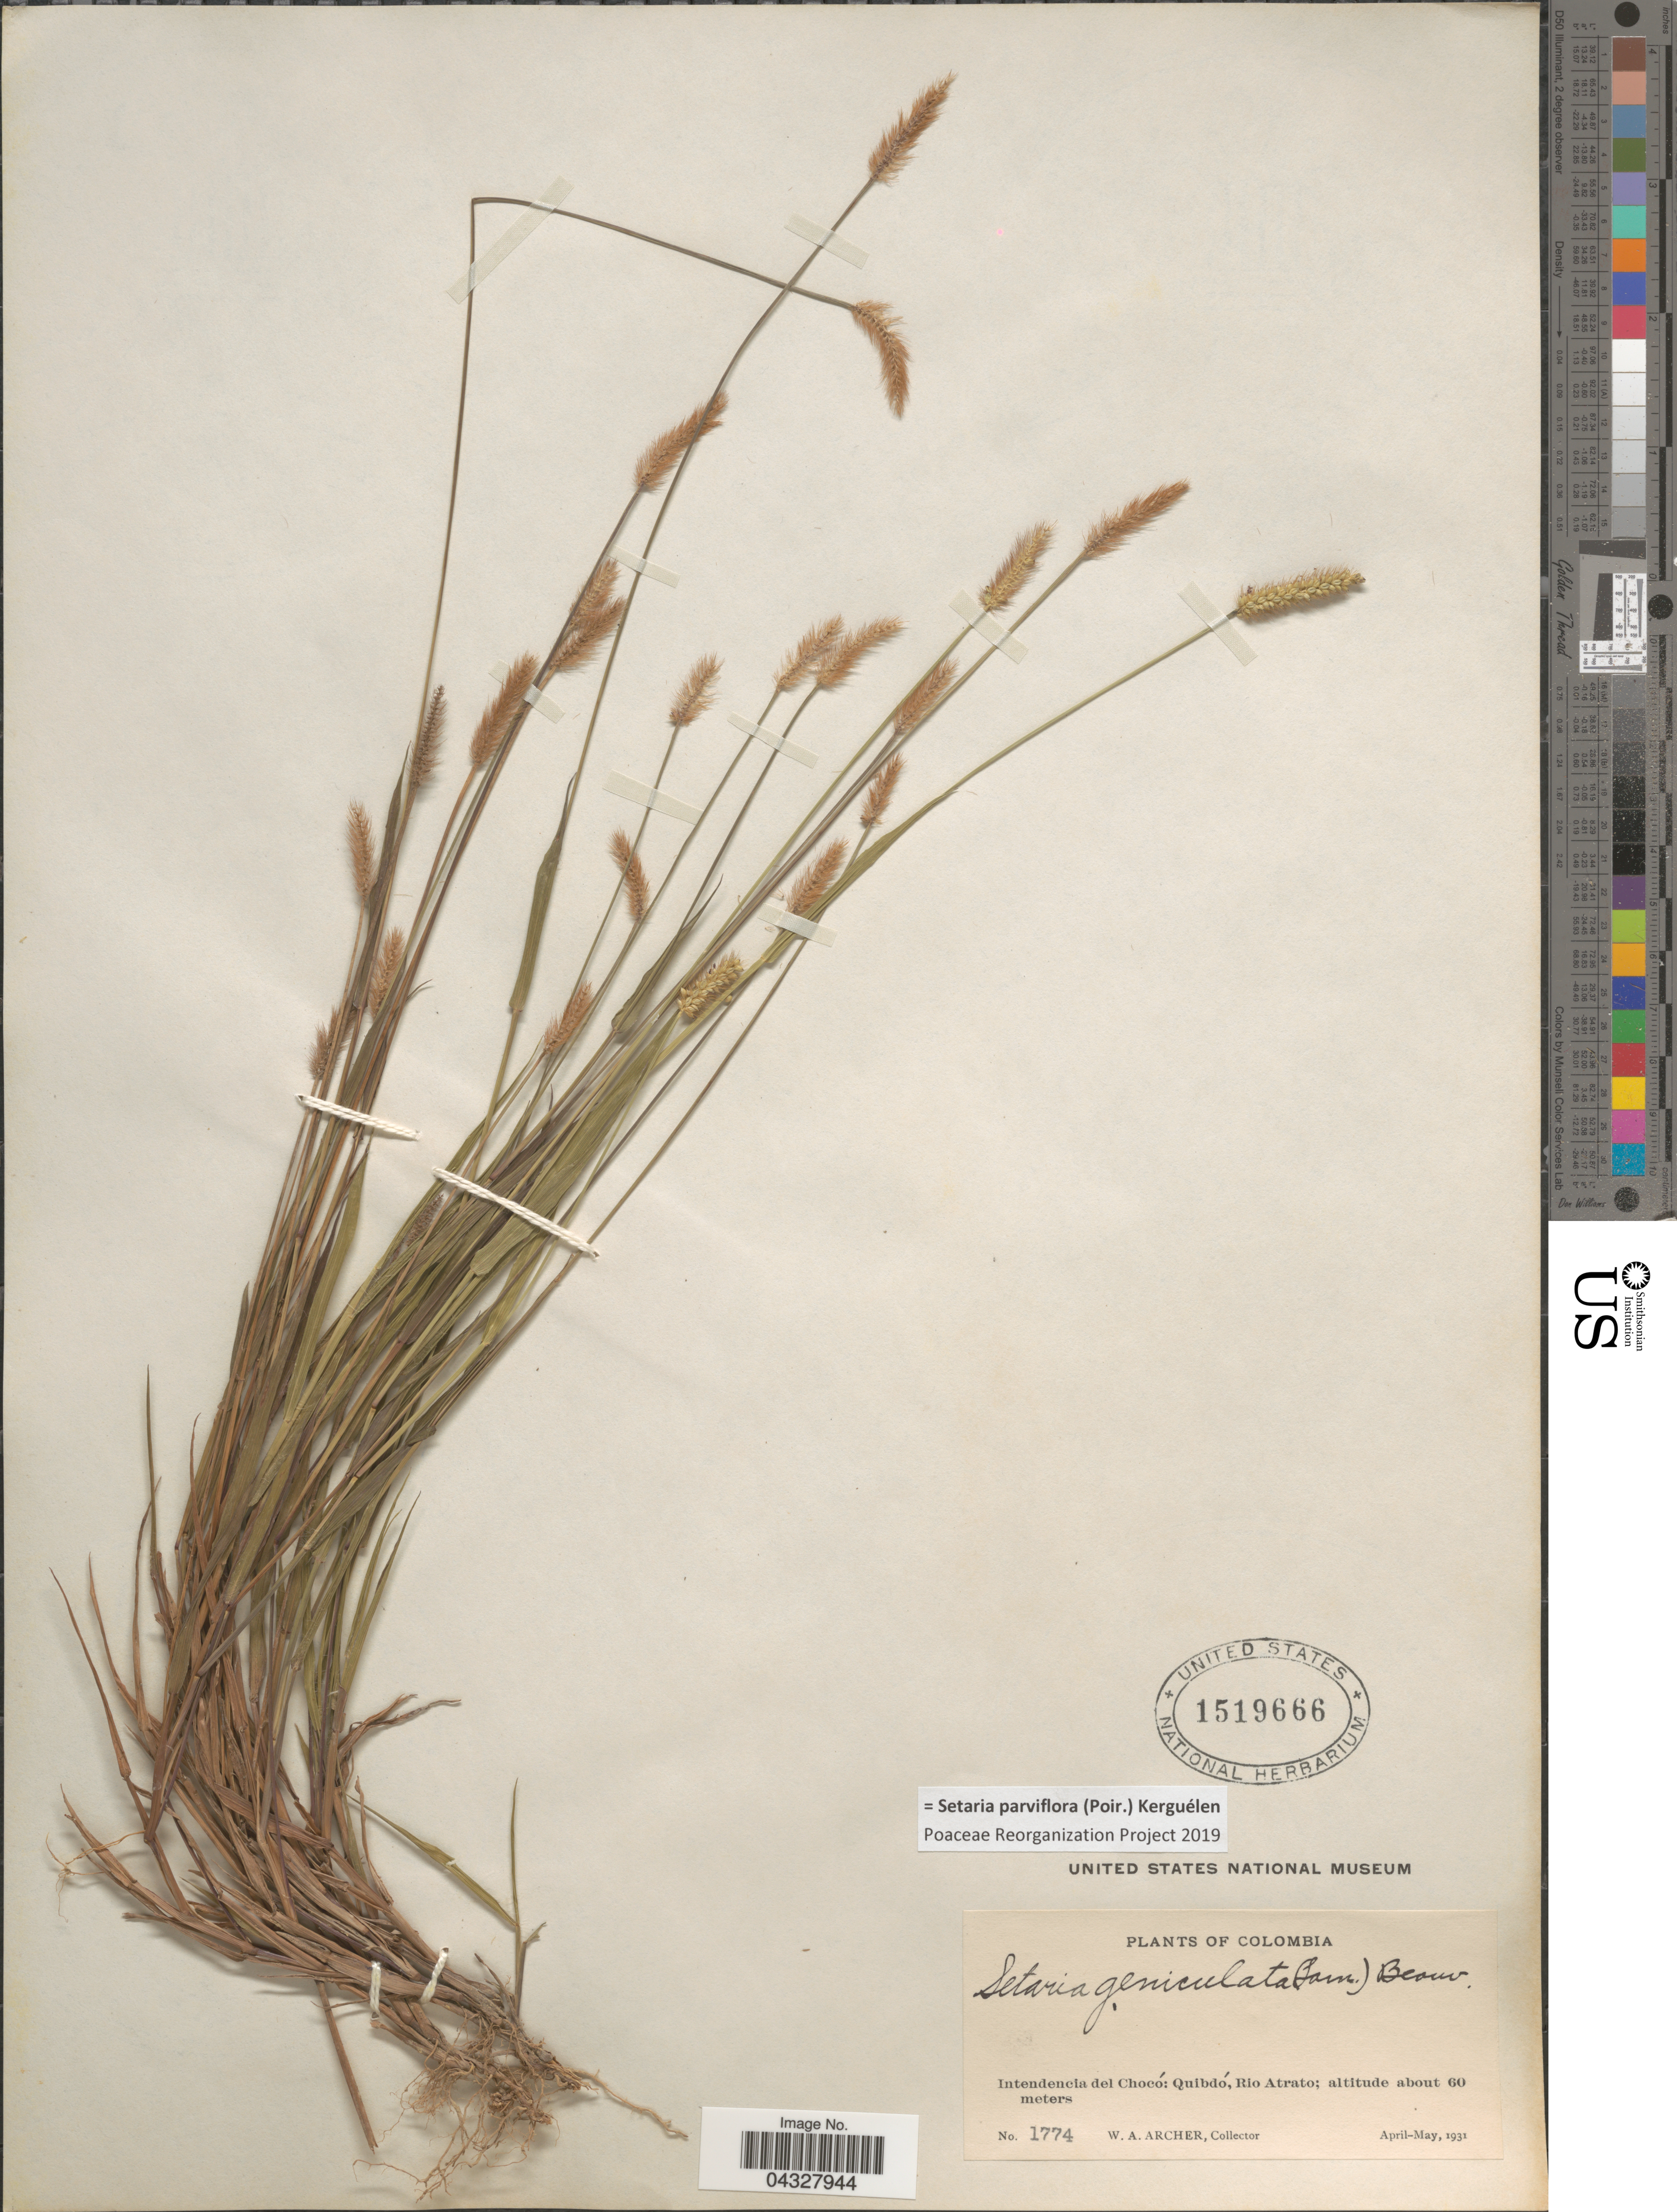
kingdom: Plantae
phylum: Tracheophyta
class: Liliopsida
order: Poales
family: Poaceae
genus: Setaria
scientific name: Setaria parviflora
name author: (Poir.) Kerguélen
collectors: W. Archer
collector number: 1774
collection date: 1931-04/1931-05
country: Colombia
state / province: Chocó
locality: Intendencia del Chocó: Quibdó, Rio Atrato.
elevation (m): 60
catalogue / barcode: US 1519666